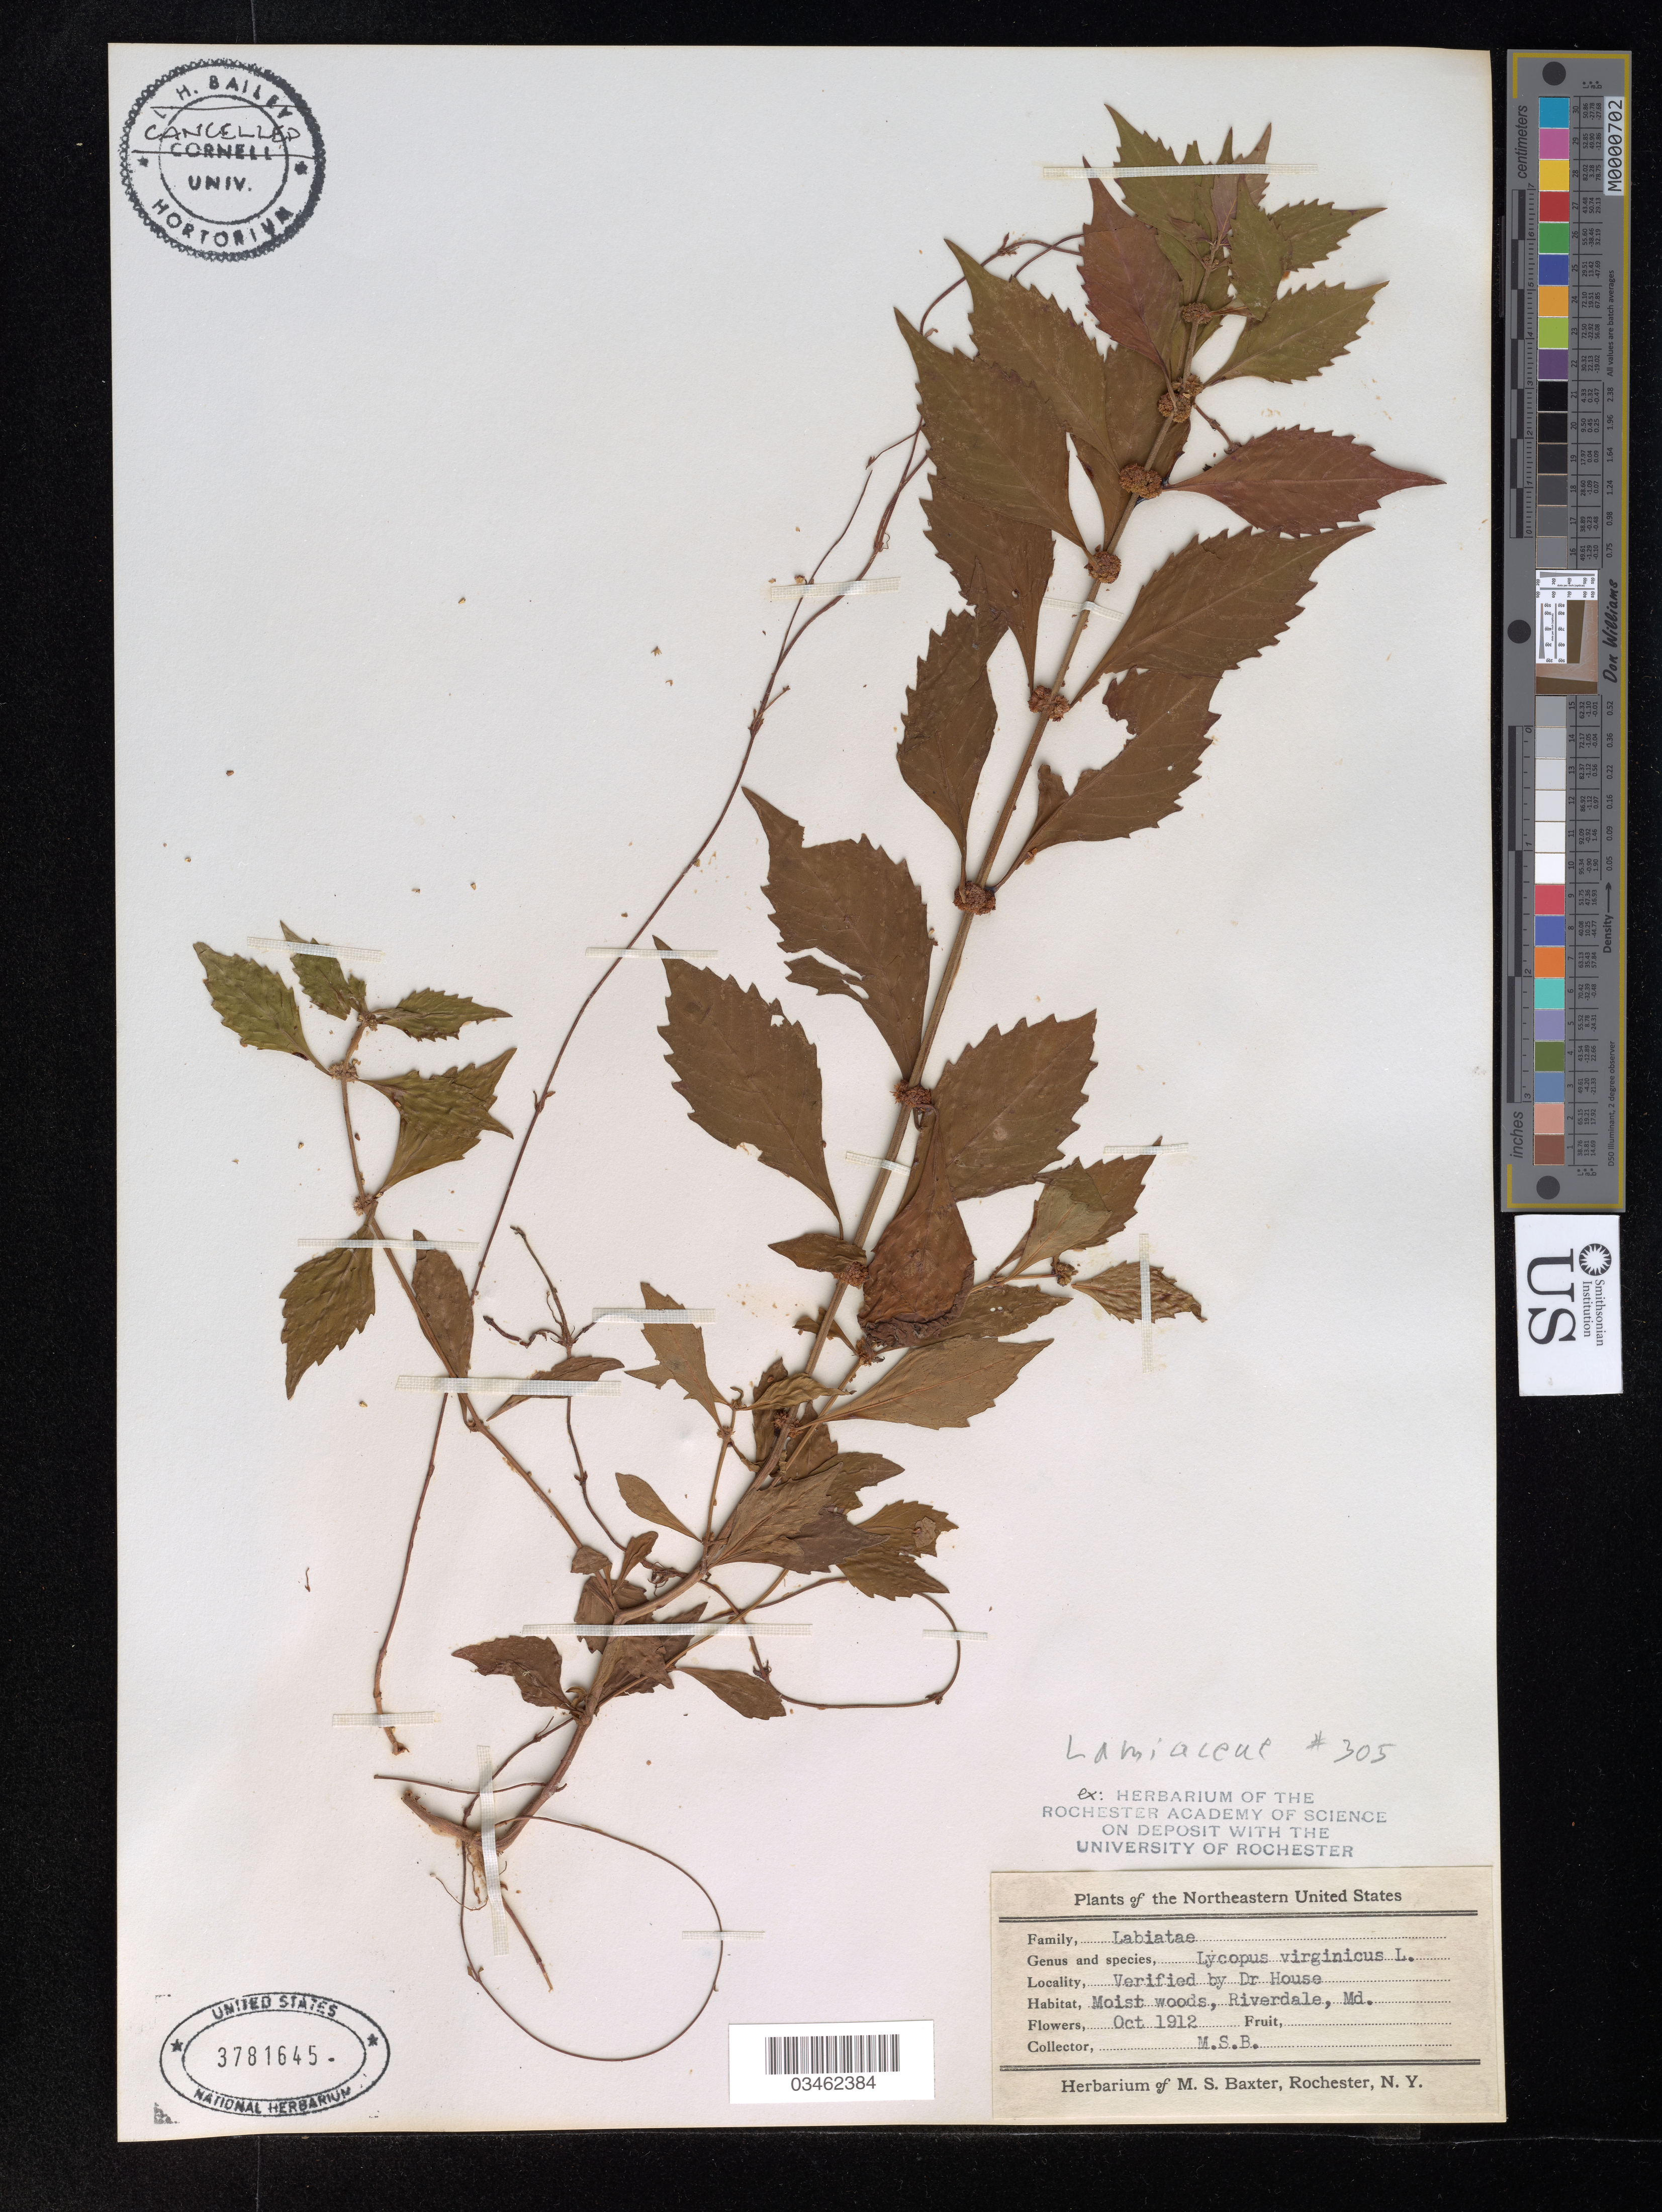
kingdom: Plantae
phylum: Tracheophyta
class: Magnoliopsida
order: Lamiales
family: Lamiaceae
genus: Lycopus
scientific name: Lycopus virginicus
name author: L.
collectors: M. Baxter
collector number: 305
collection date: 1912-10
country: United States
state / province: Maryland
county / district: Prince George's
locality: Riverdale.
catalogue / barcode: US 3781645